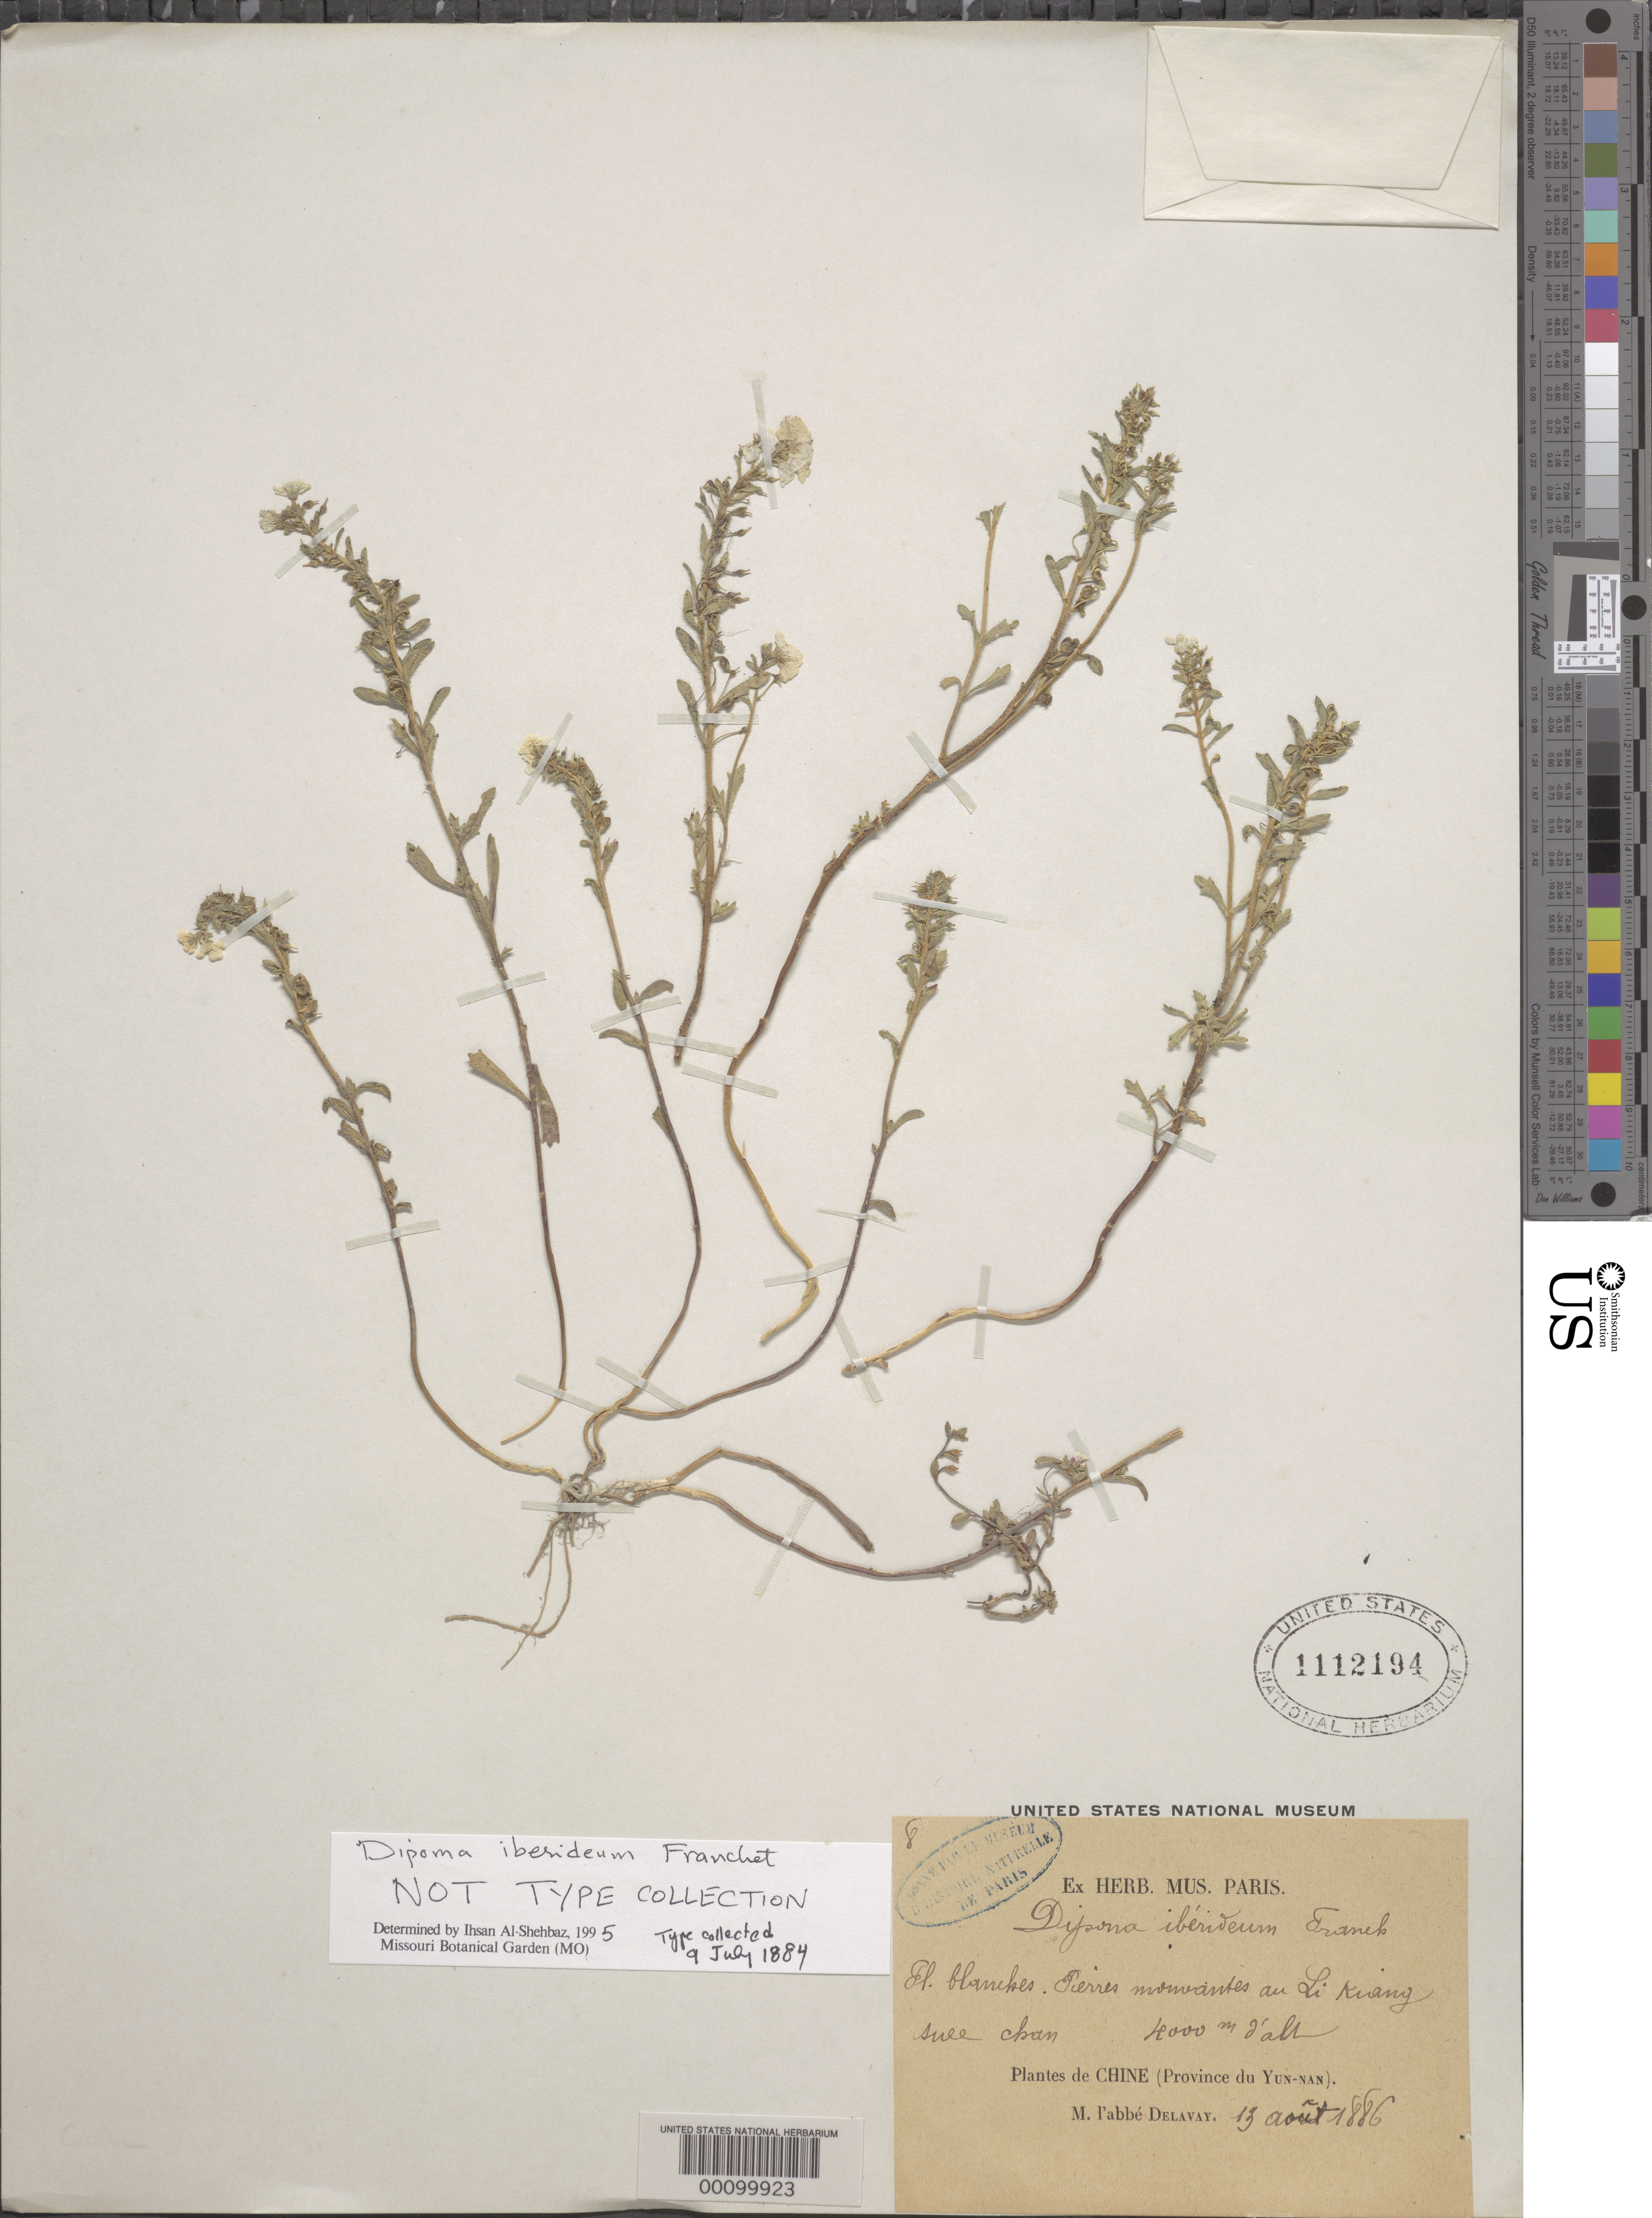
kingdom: Plantae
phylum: Tracheophyta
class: Magnoliopsida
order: Brassicales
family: Brassicaceae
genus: Dipoma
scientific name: Dipoma iberideum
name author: Franch.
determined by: Al-Shehbaz, I. A., (MO), Missouri Botanical Garden (UNITED STATES)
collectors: P. Delavay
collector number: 8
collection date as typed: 13 Aug 1886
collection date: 1886-08-13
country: China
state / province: Yunnan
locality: Li Kiang.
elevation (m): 4000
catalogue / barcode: US 1112194